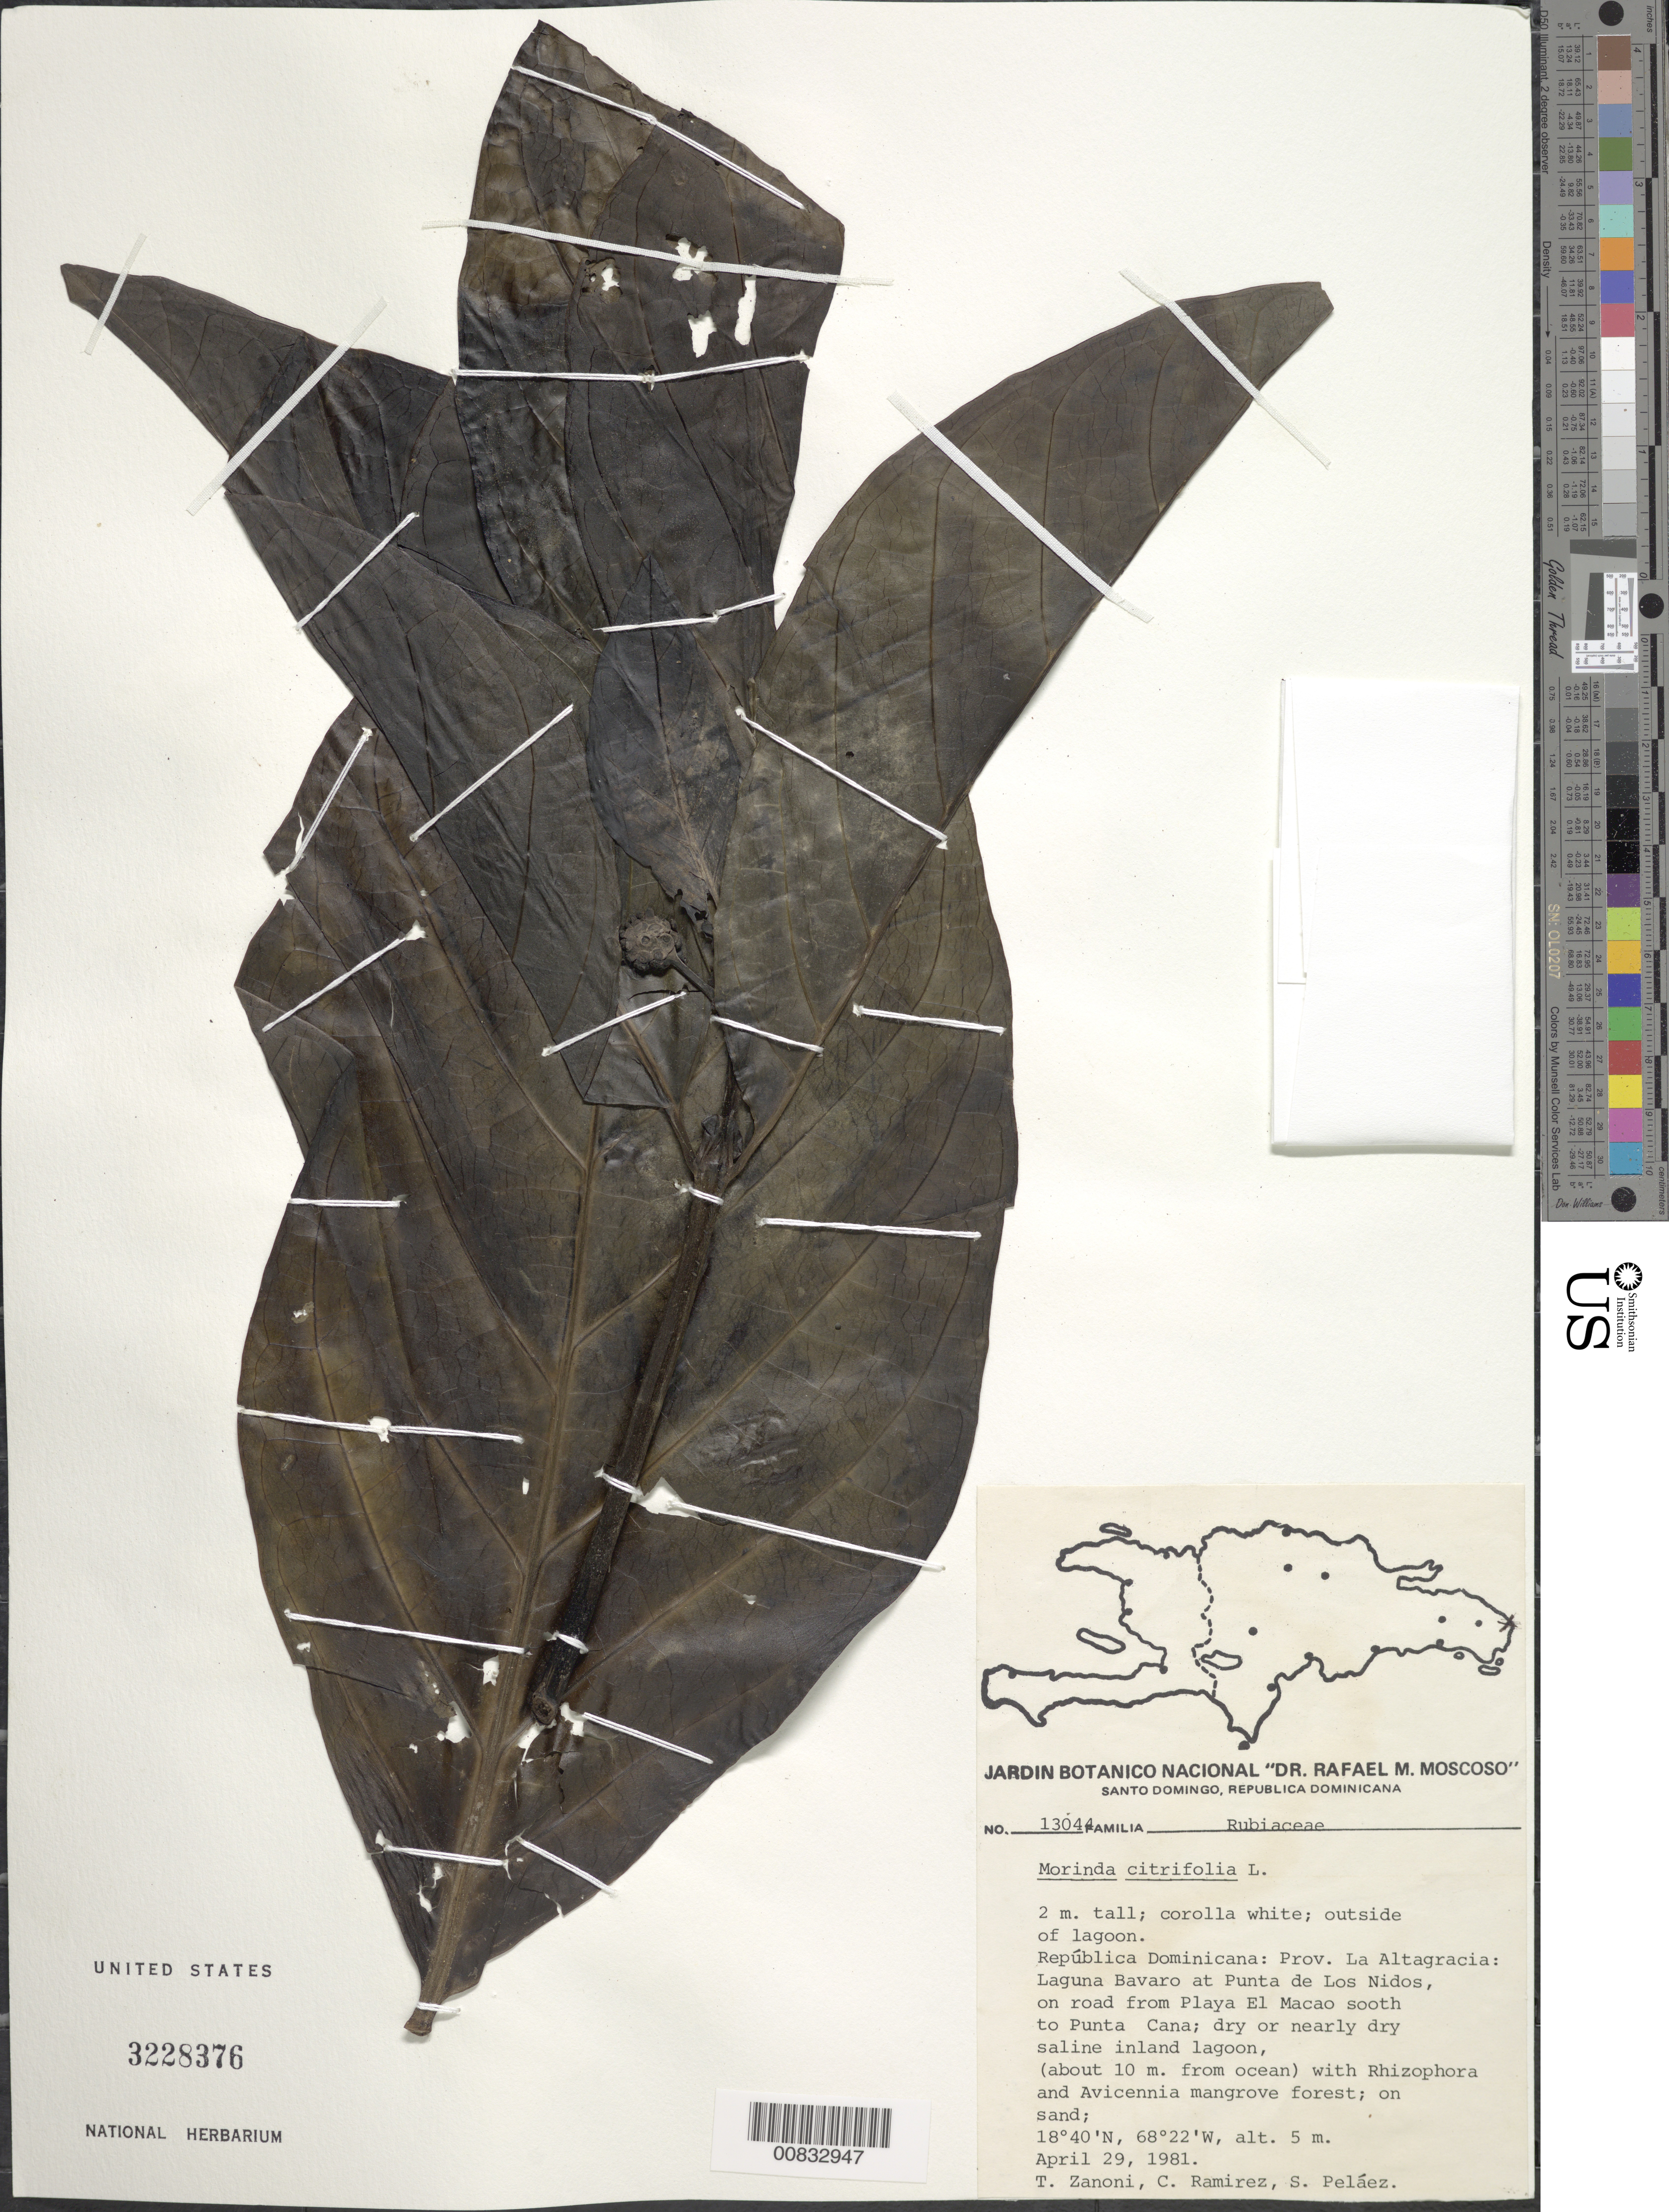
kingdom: Plantae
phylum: Tracheophyta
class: Magnoliopsida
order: Gentianales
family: Rubiaceae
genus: Morinda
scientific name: Morinda citrifolia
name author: L.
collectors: T. A. Zanoni, C. Ramirez & S. Pelaez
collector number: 13044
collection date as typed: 29 Apr 1981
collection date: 1981-04-29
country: Dominican Republic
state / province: La Altagracia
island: Hispaniola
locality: Laguna Bavaro at Punta de Los Nidos, on road from Playa El Macao south to Punta Cana, about 10 m from ocean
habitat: On sand outside of dry or nearly dry saline inland lagoon with Rhizophora and Avicennia mangrove forest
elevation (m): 5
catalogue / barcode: US 3228376